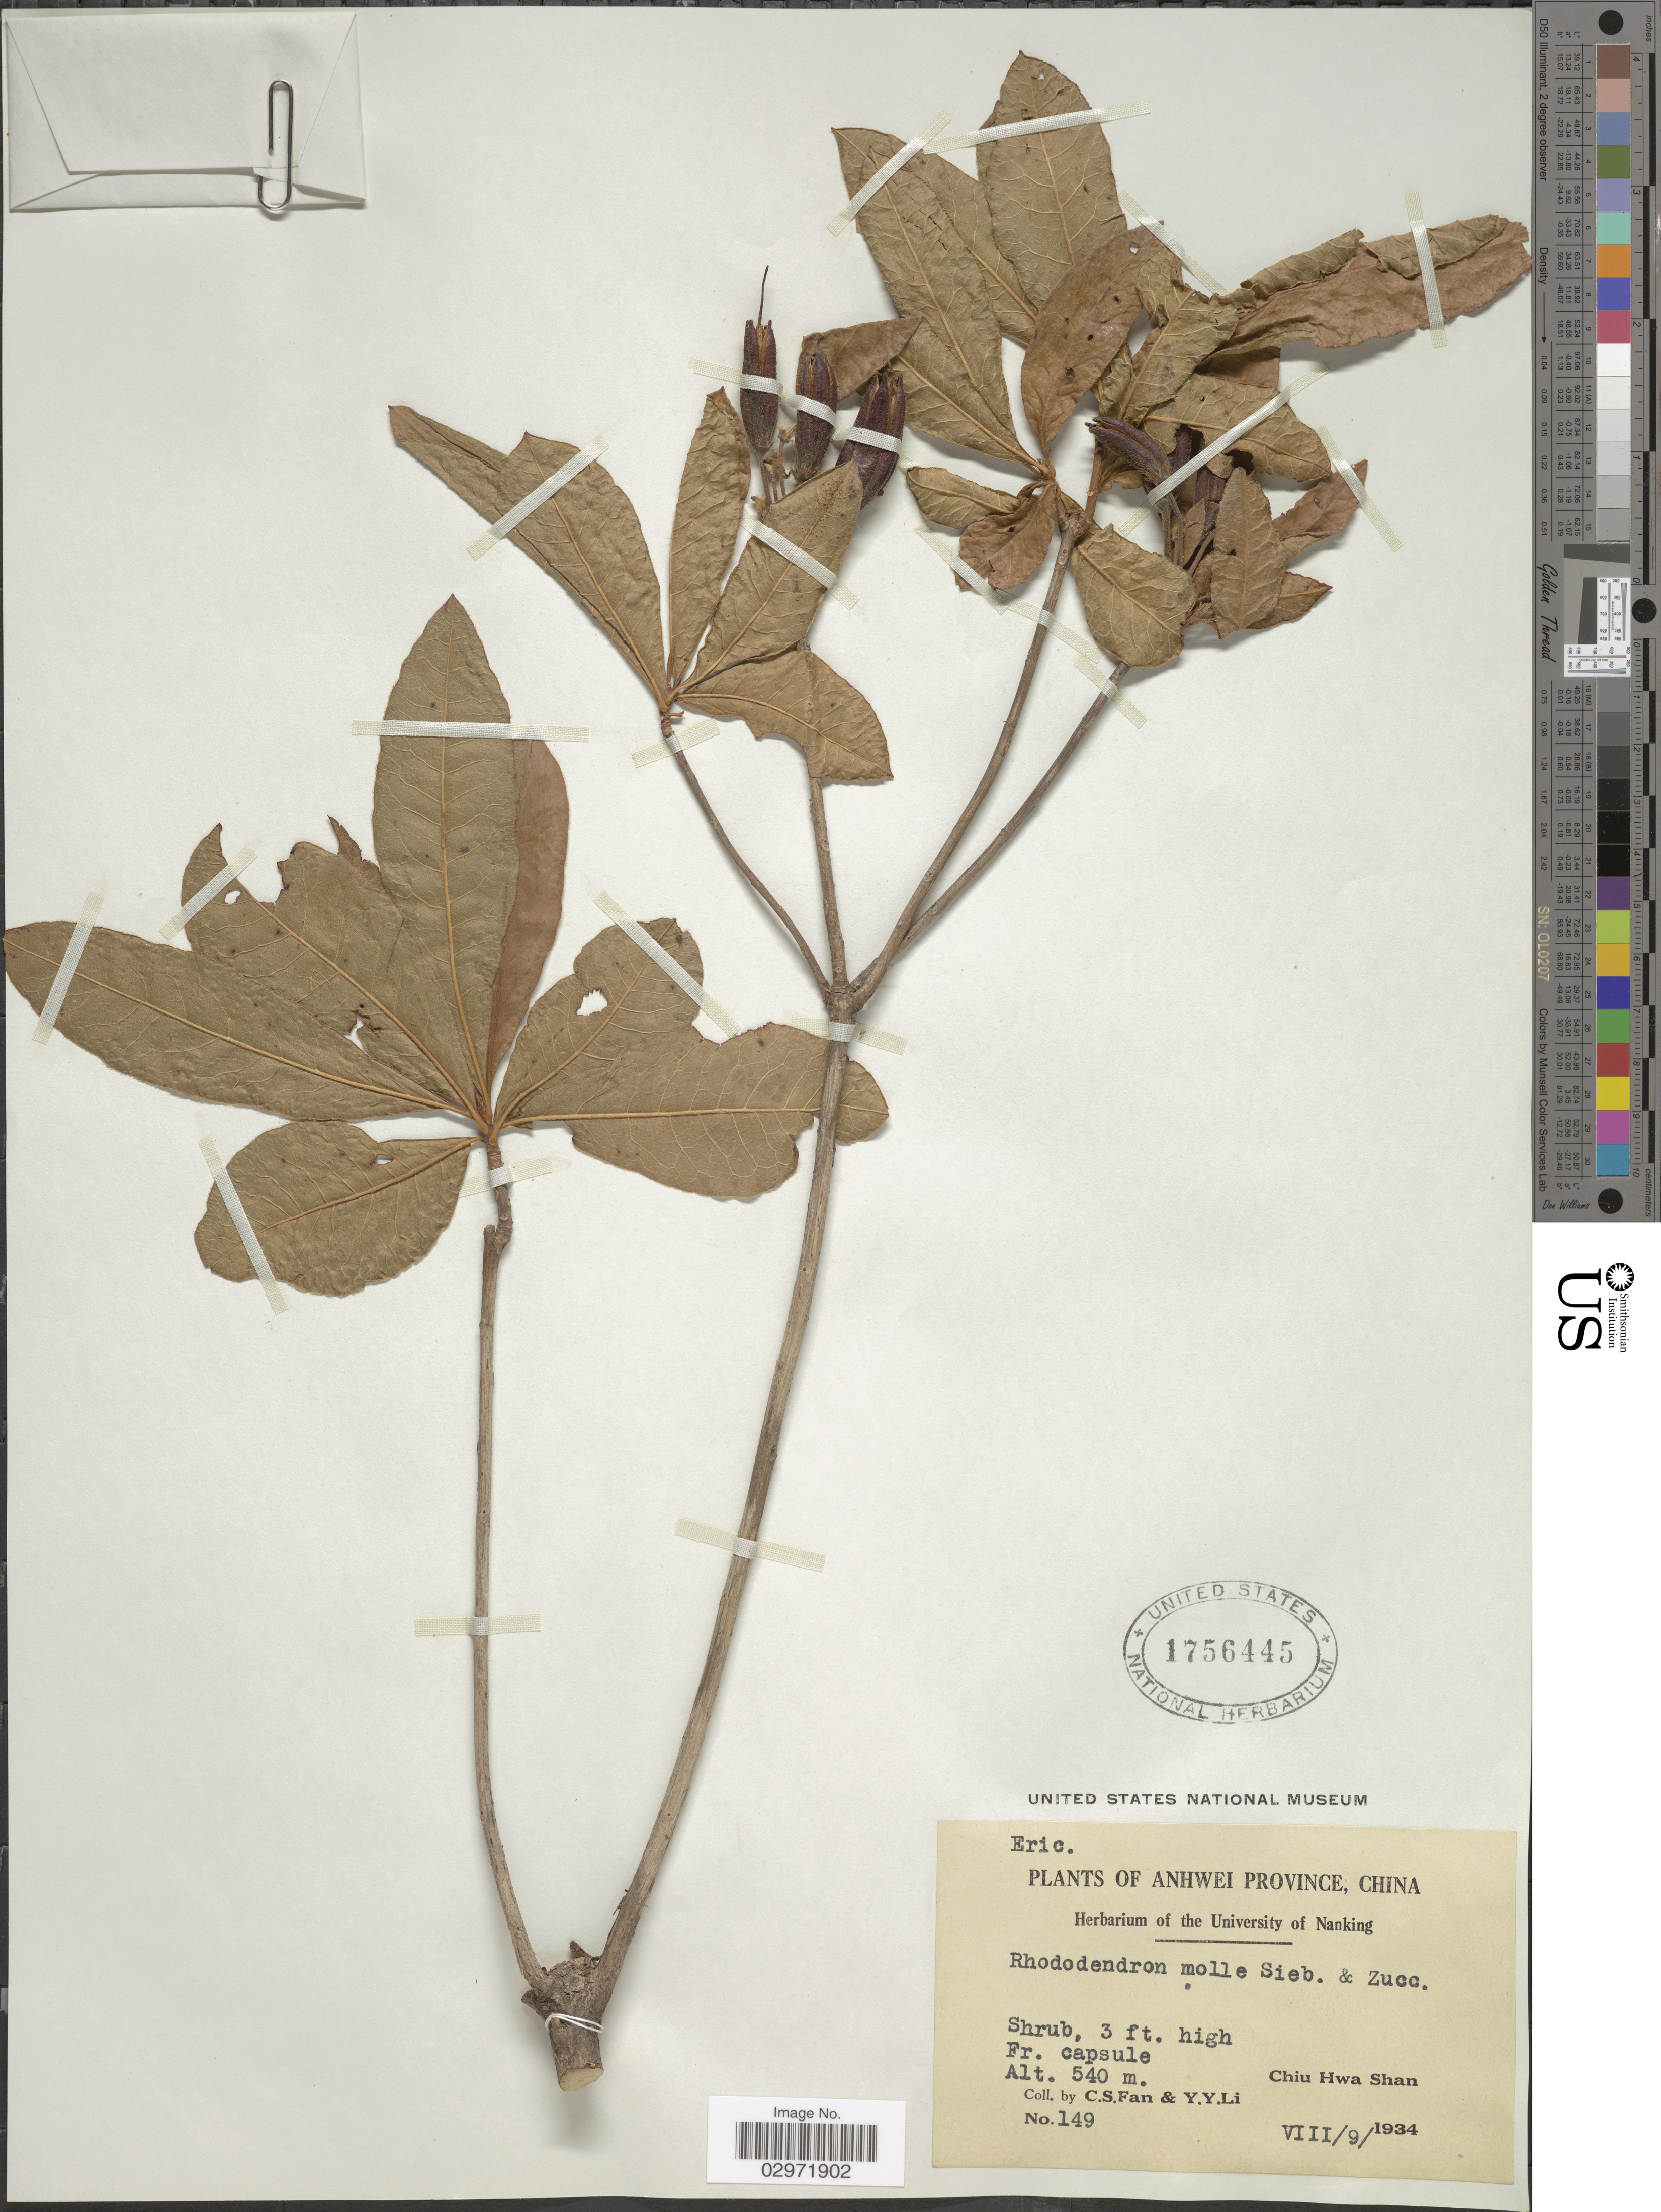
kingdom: Plantae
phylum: Tracheophyta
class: Magnoliopsida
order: Ericales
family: Ericaceae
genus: Rhododendron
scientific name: Rhododendron molle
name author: G. Don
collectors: C. S. Fan & Y. Y. Li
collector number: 149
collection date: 1934-08-09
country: China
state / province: Anhui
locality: Anhwei Province, Chiu Hwa Shan.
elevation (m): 540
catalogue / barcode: US 1756445